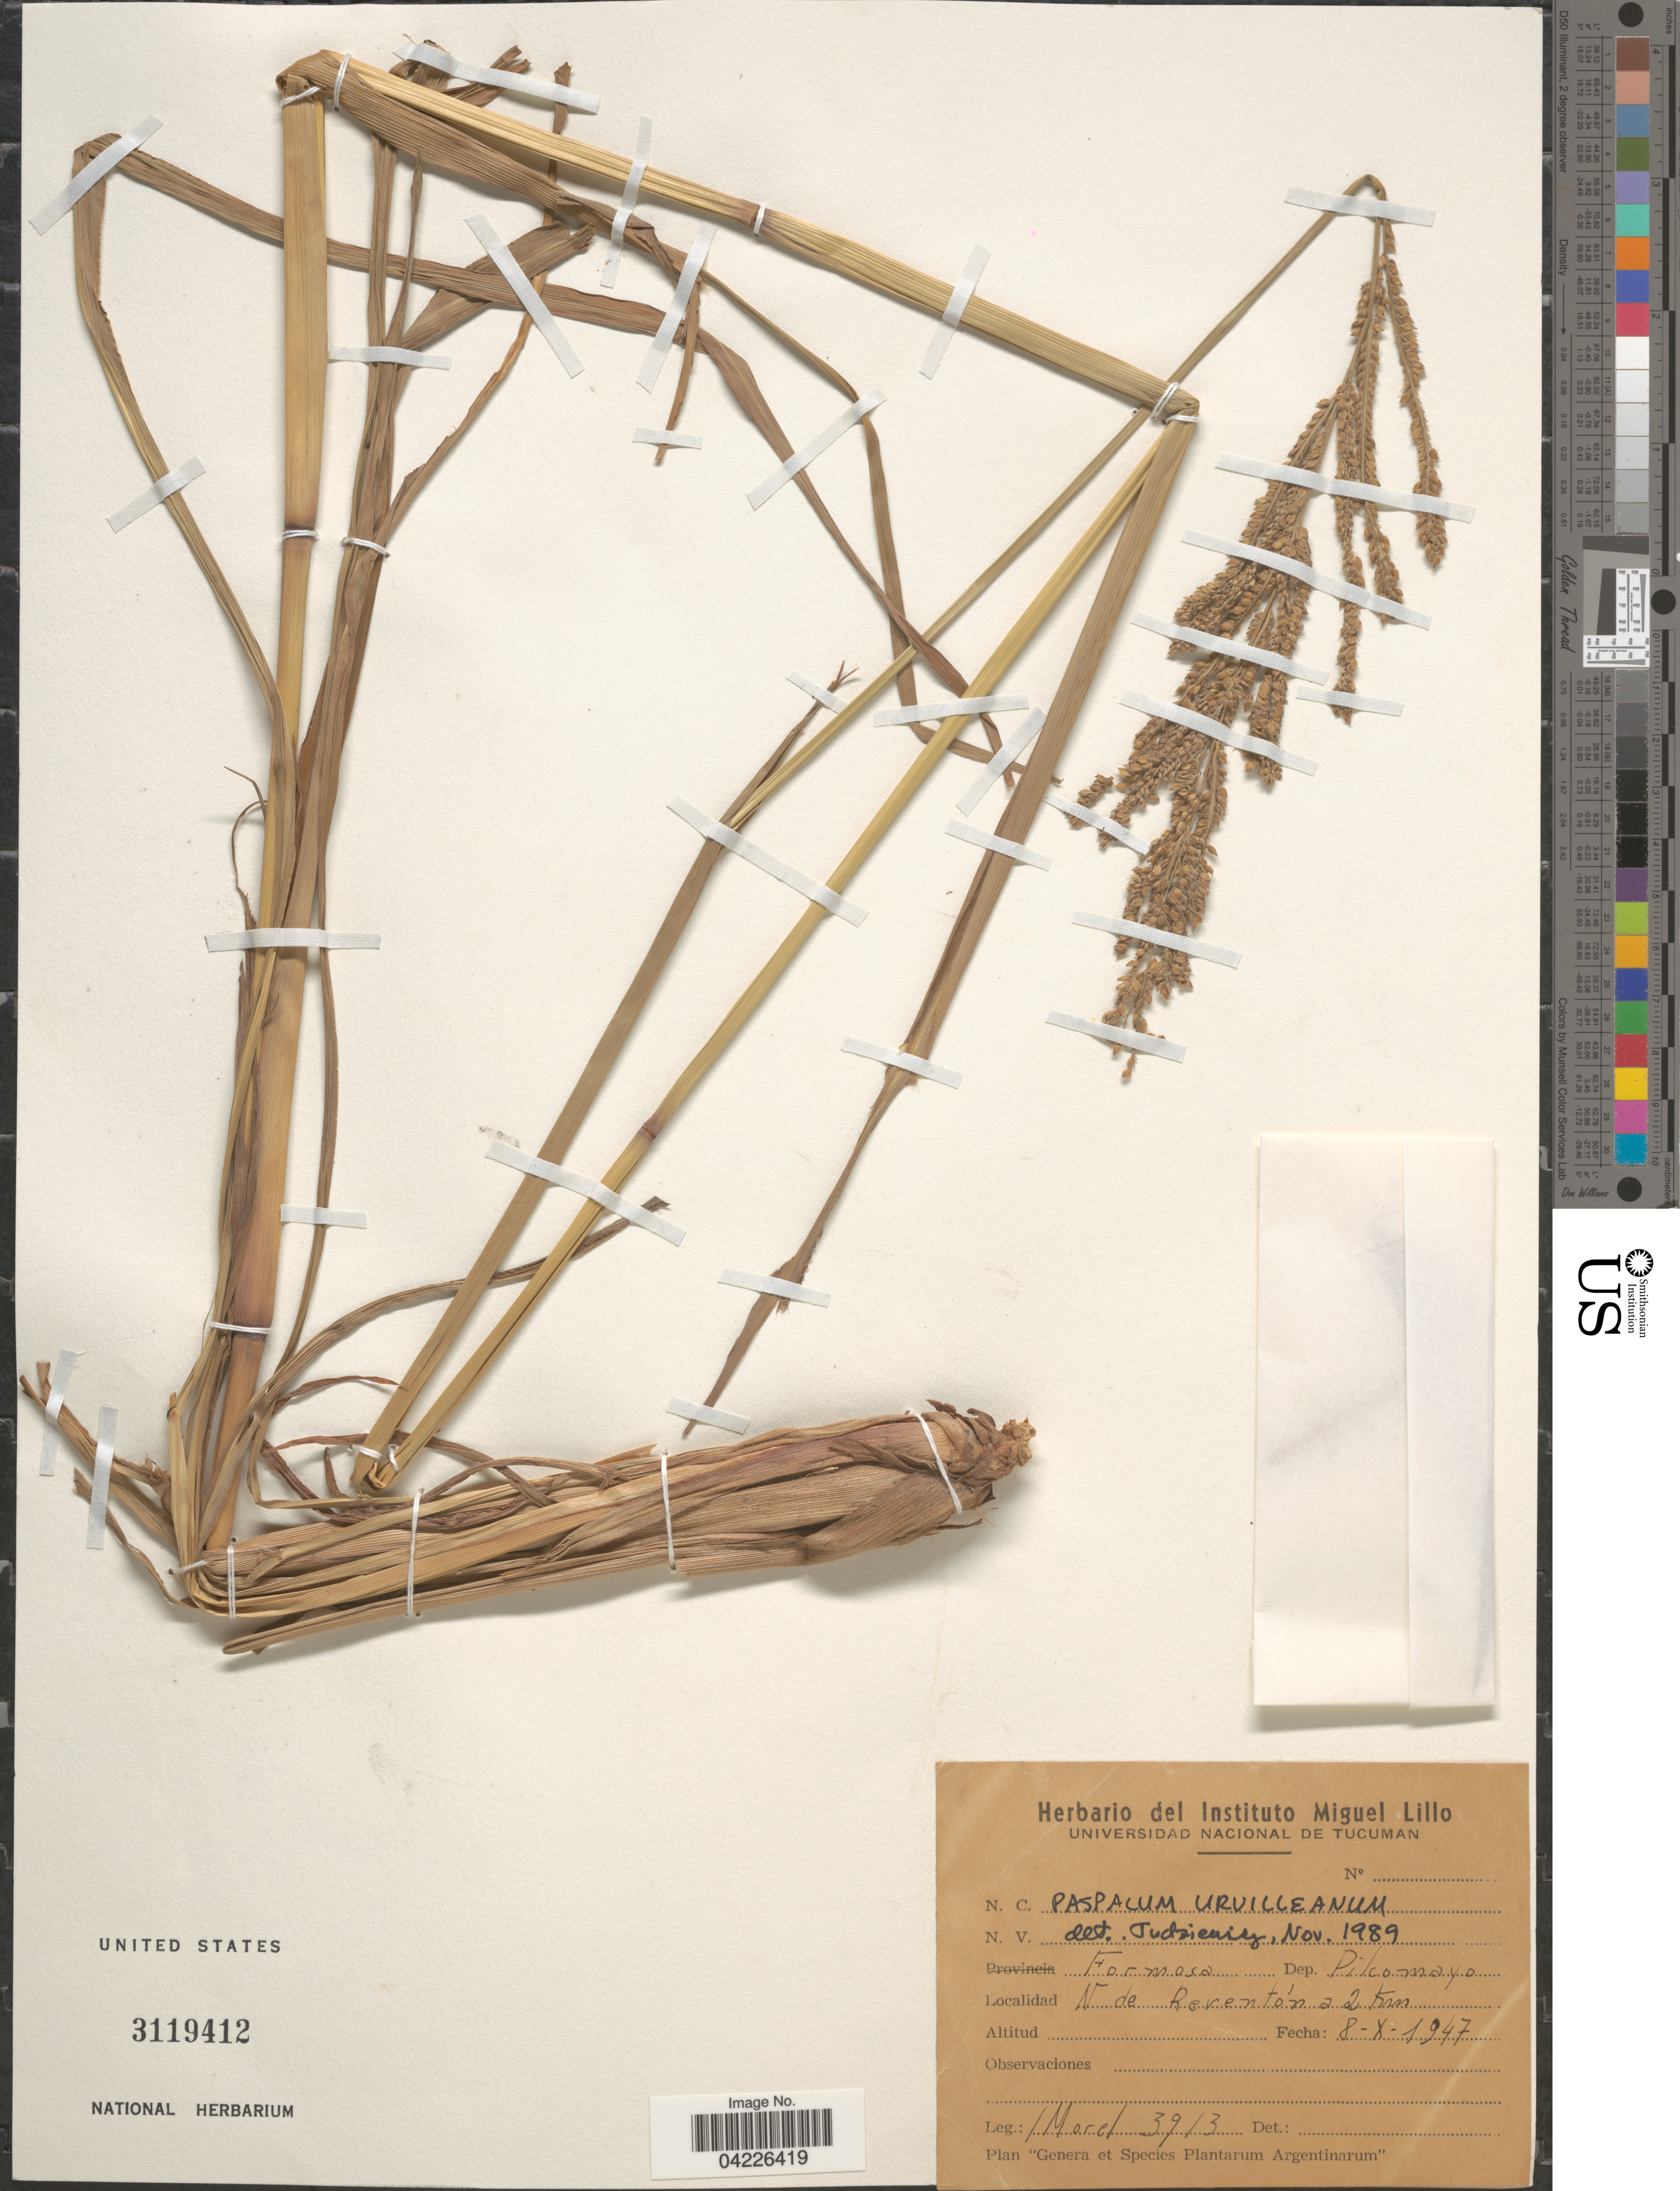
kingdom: Plantae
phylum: Tracheophyta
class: Liliopsida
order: Poales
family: Poaceae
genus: Paspalum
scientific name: Paspalum urvillei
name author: Steud.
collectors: I. Morel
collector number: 3913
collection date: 1947-10-08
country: Argentina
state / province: Formosa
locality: Dep. Pilcomayo. N. de Reventón a 2 Km.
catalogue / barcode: US 3119412